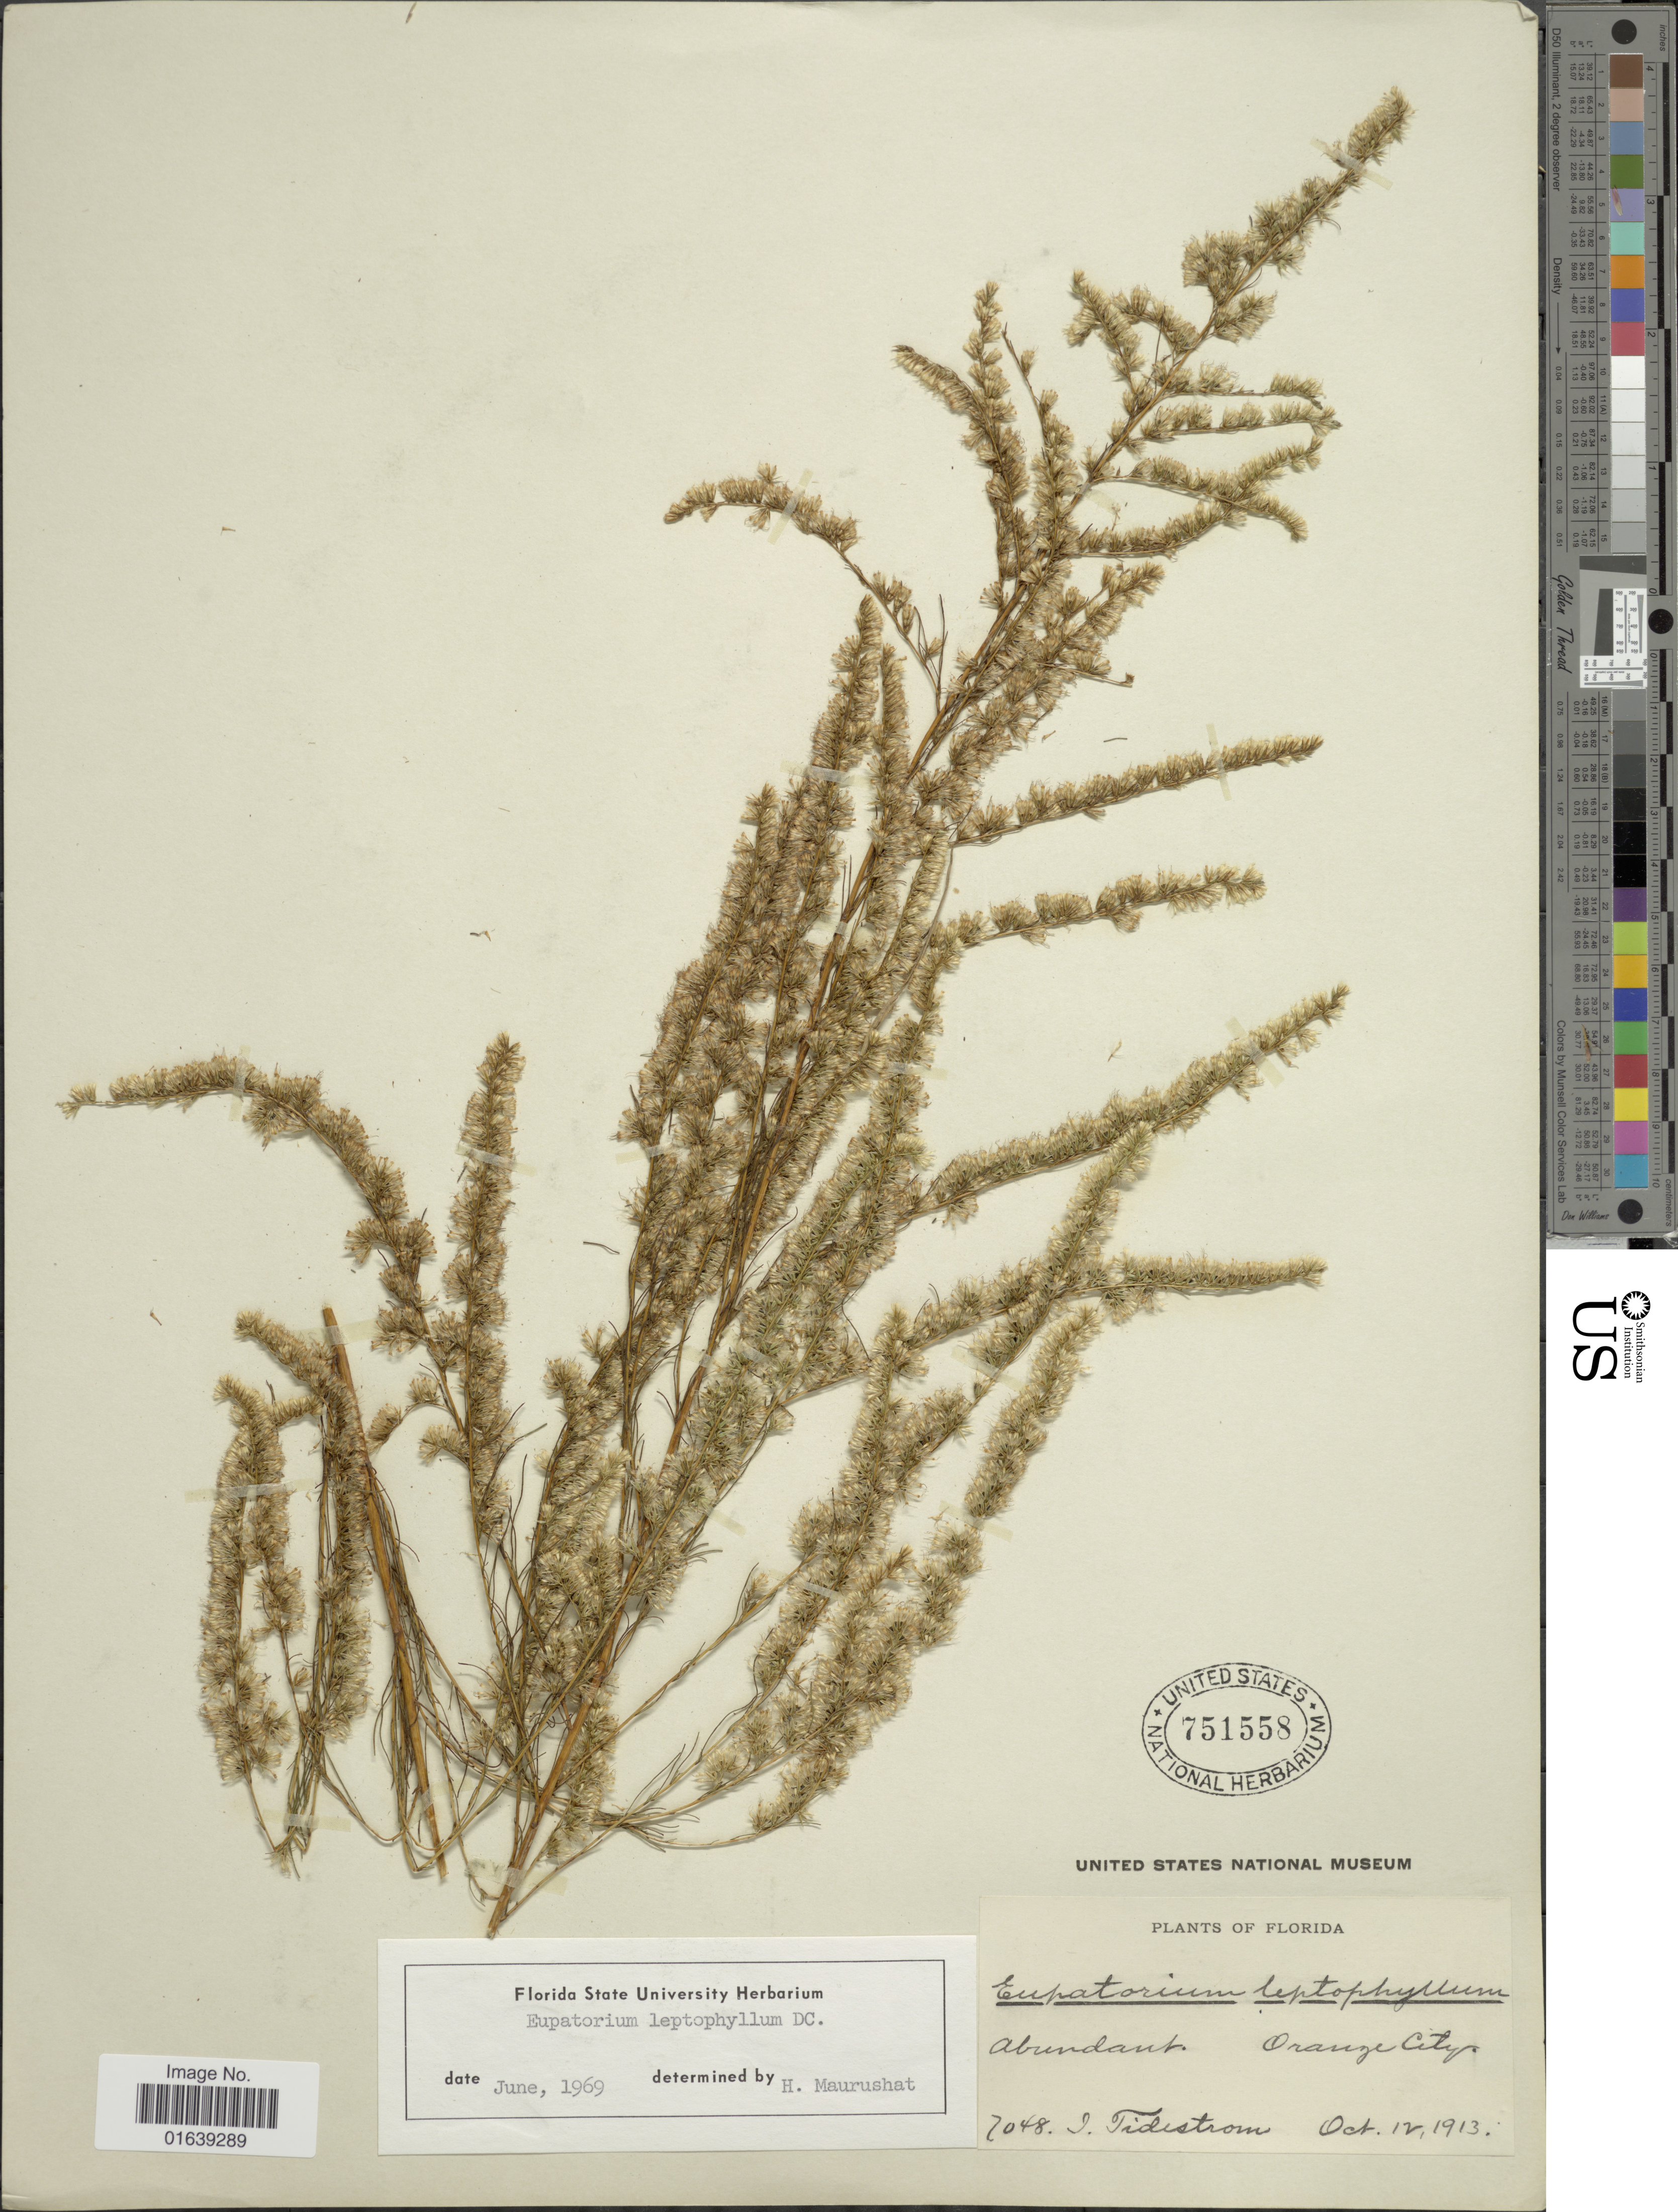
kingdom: Plantae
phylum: Tracheophyta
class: Magnoliopsida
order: Asterales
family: Asteraceae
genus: Eupatorium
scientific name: Eupatorium leptophyllum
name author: DC.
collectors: I. F. Tidestrom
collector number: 7048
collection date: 1913-10-12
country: United States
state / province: Florida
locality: Florida. Orange City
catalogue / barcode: US 751558